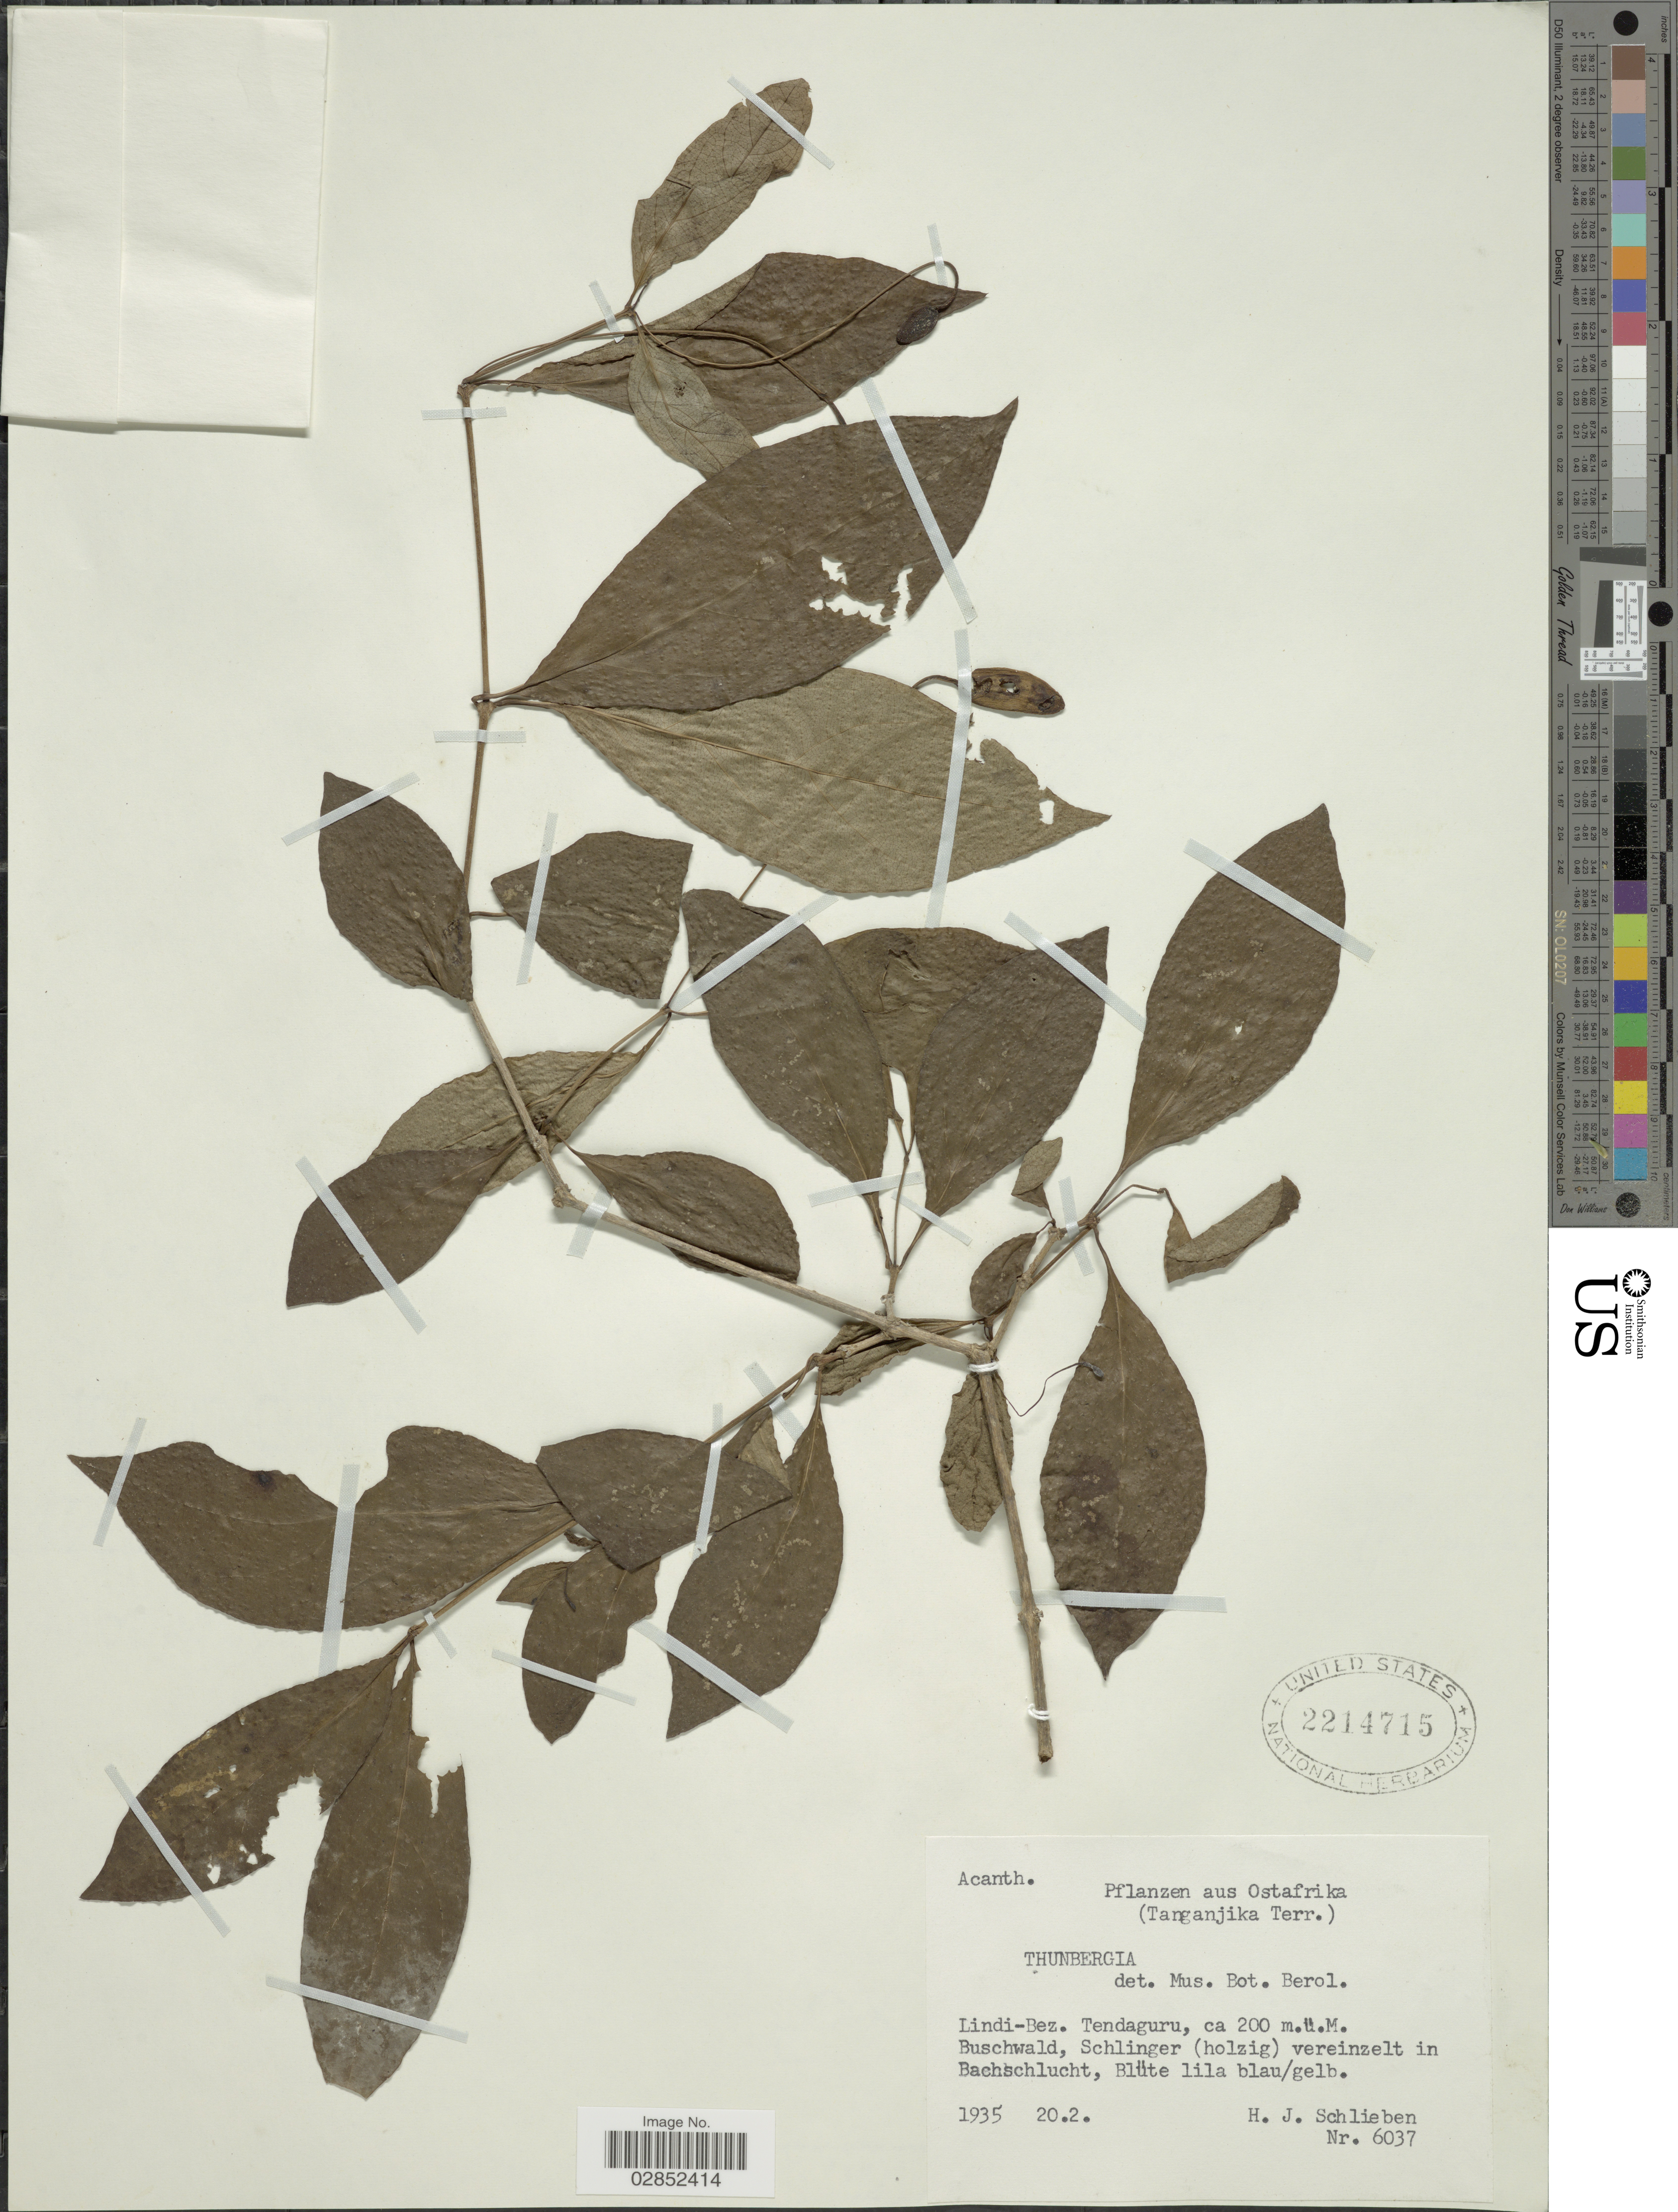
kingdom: Plantae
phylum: Tracheophyta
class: Magnoliopsida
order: Lamiales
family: Acanthaceae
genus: Thunbergia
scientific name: Thunbergia sp.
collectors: H. J. Schlieben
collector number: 6037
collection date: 1935-02-20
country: Tanzania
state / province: Lindi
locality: Ostafrika, (Tanganjika Terr.) Lindi-Bez., Tendaguru.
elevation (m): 200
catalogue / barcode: US 2214715